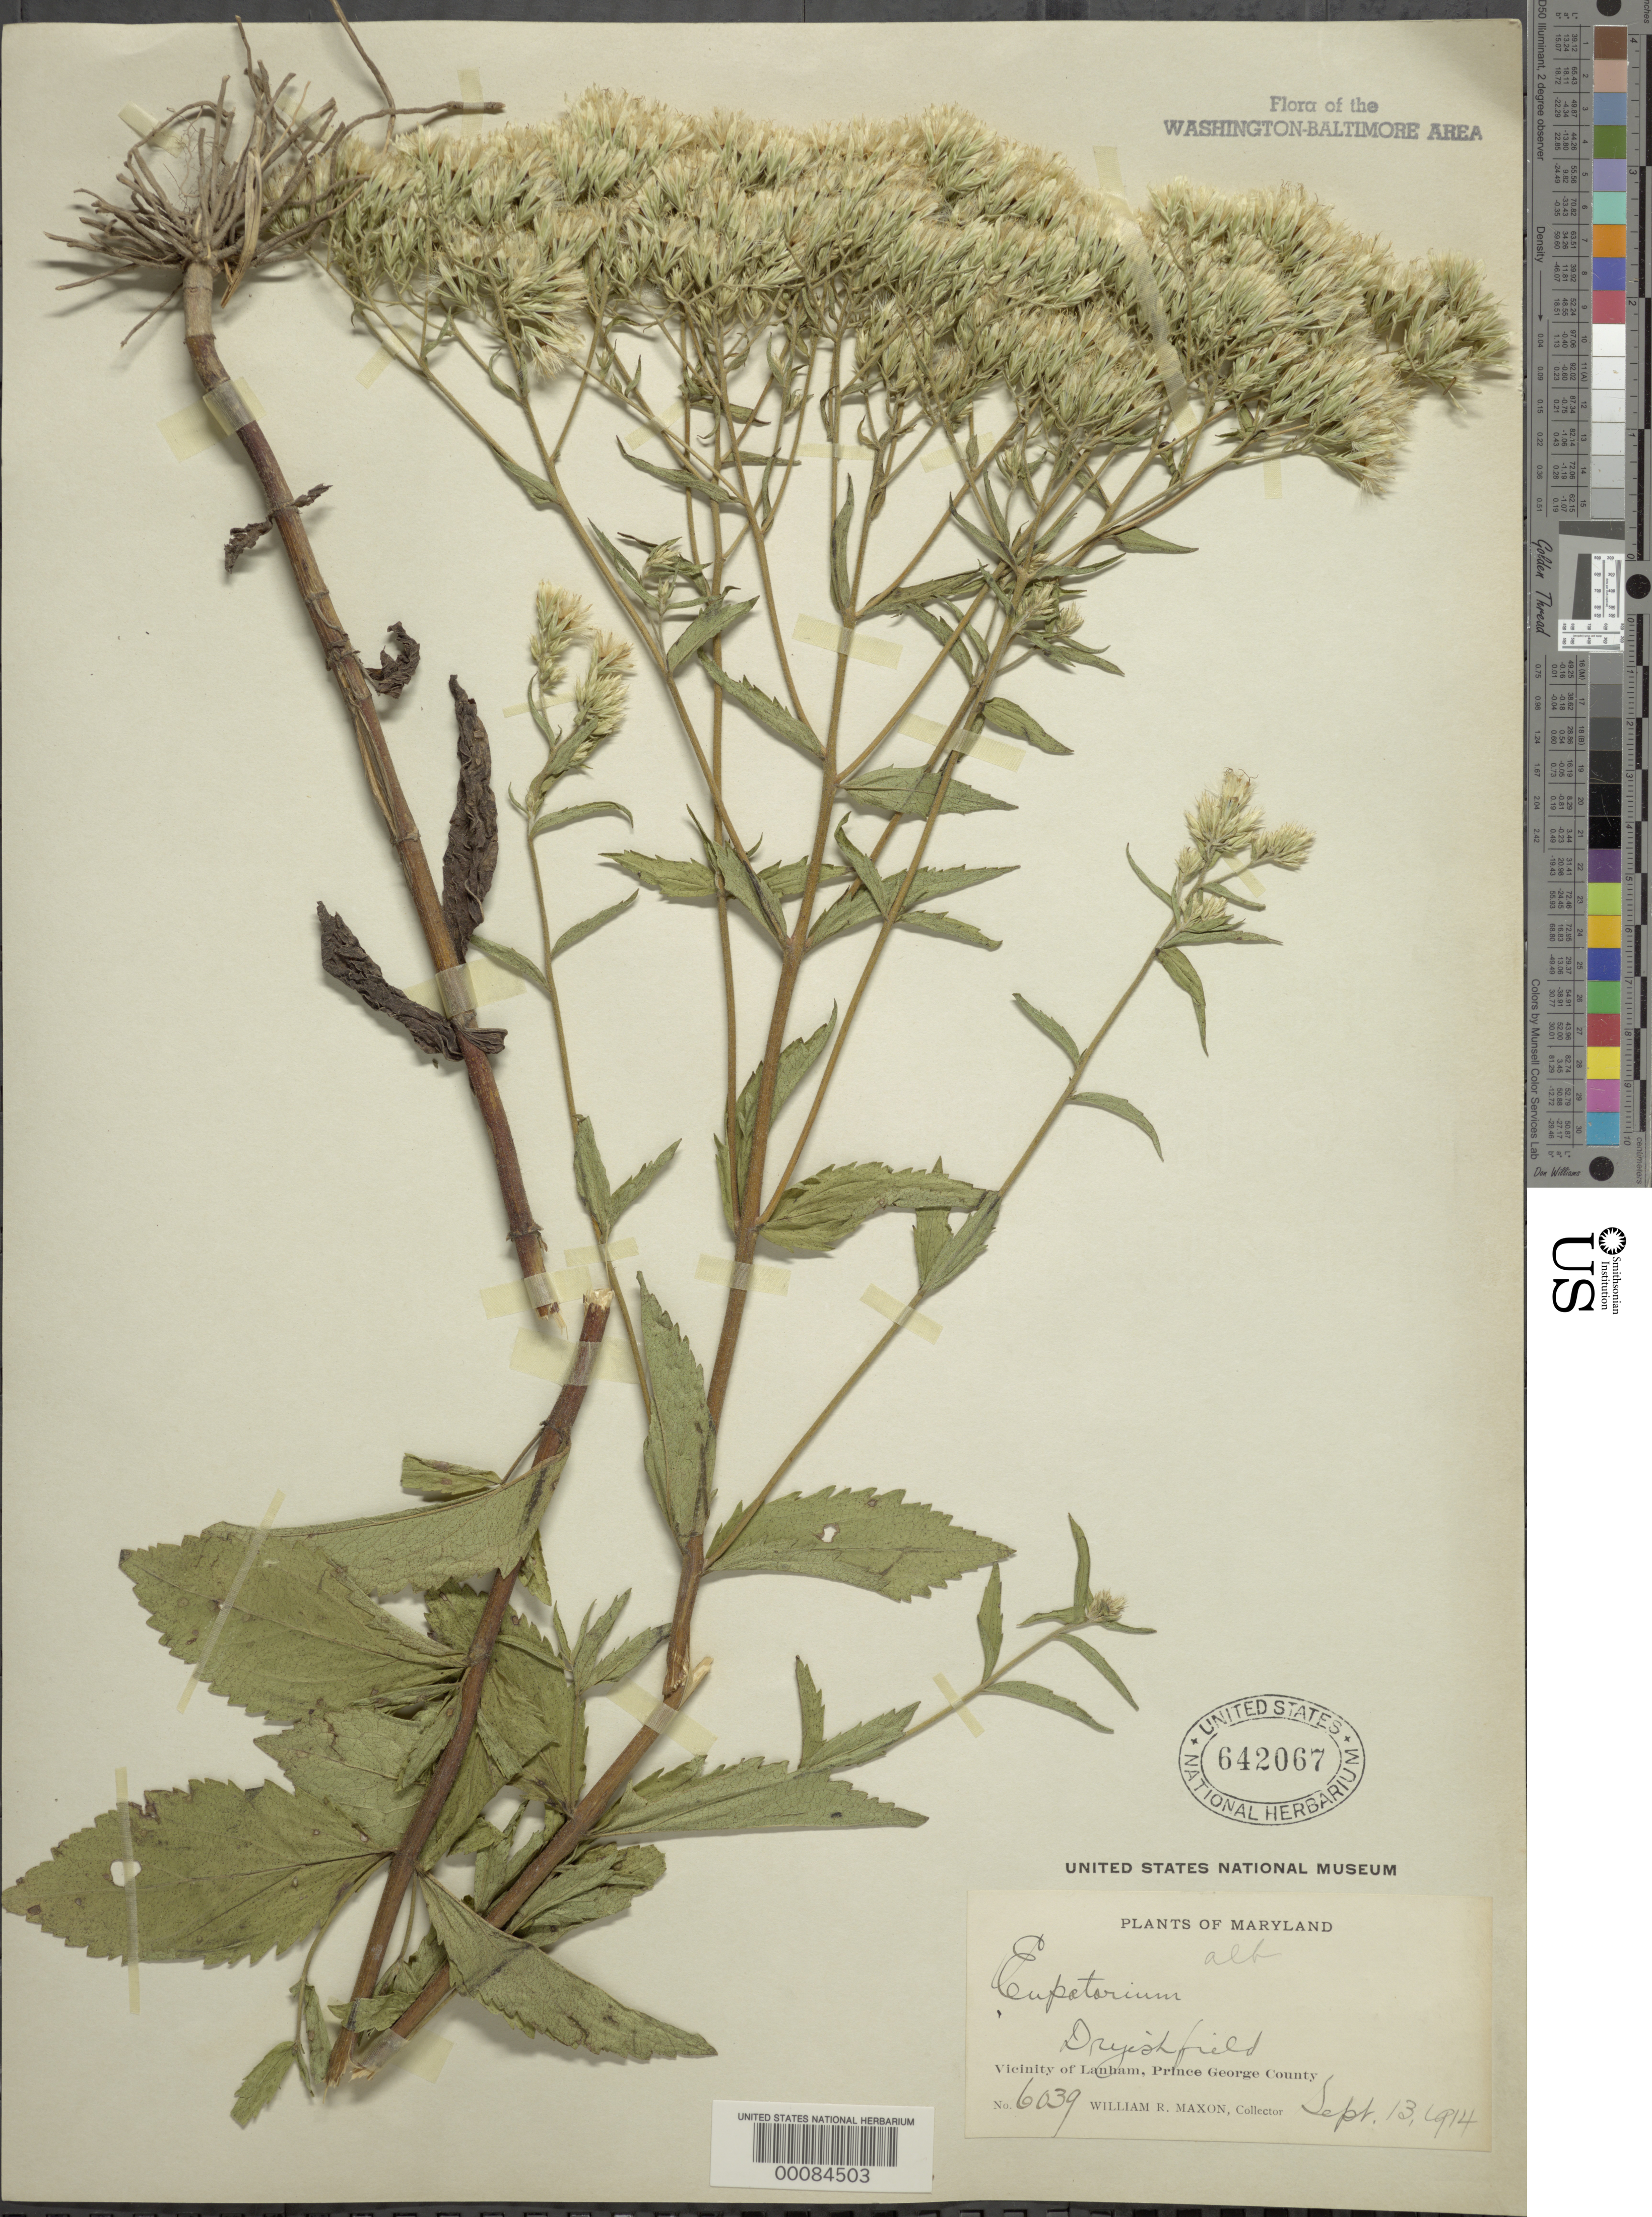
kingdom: Plantae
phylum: Tracheophyta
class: Magnoliopsida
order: Asterales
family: Asteraceae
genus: Eupatorium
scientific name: Eupatorium album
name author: L.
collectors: W. R. Maxon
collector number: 6039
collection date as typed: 13 Sep 1914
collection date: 1914-09-13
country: United States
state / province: Maryland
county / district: Prince George's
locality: Lanham vicinity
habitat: Dryish field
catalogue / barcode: US 642067